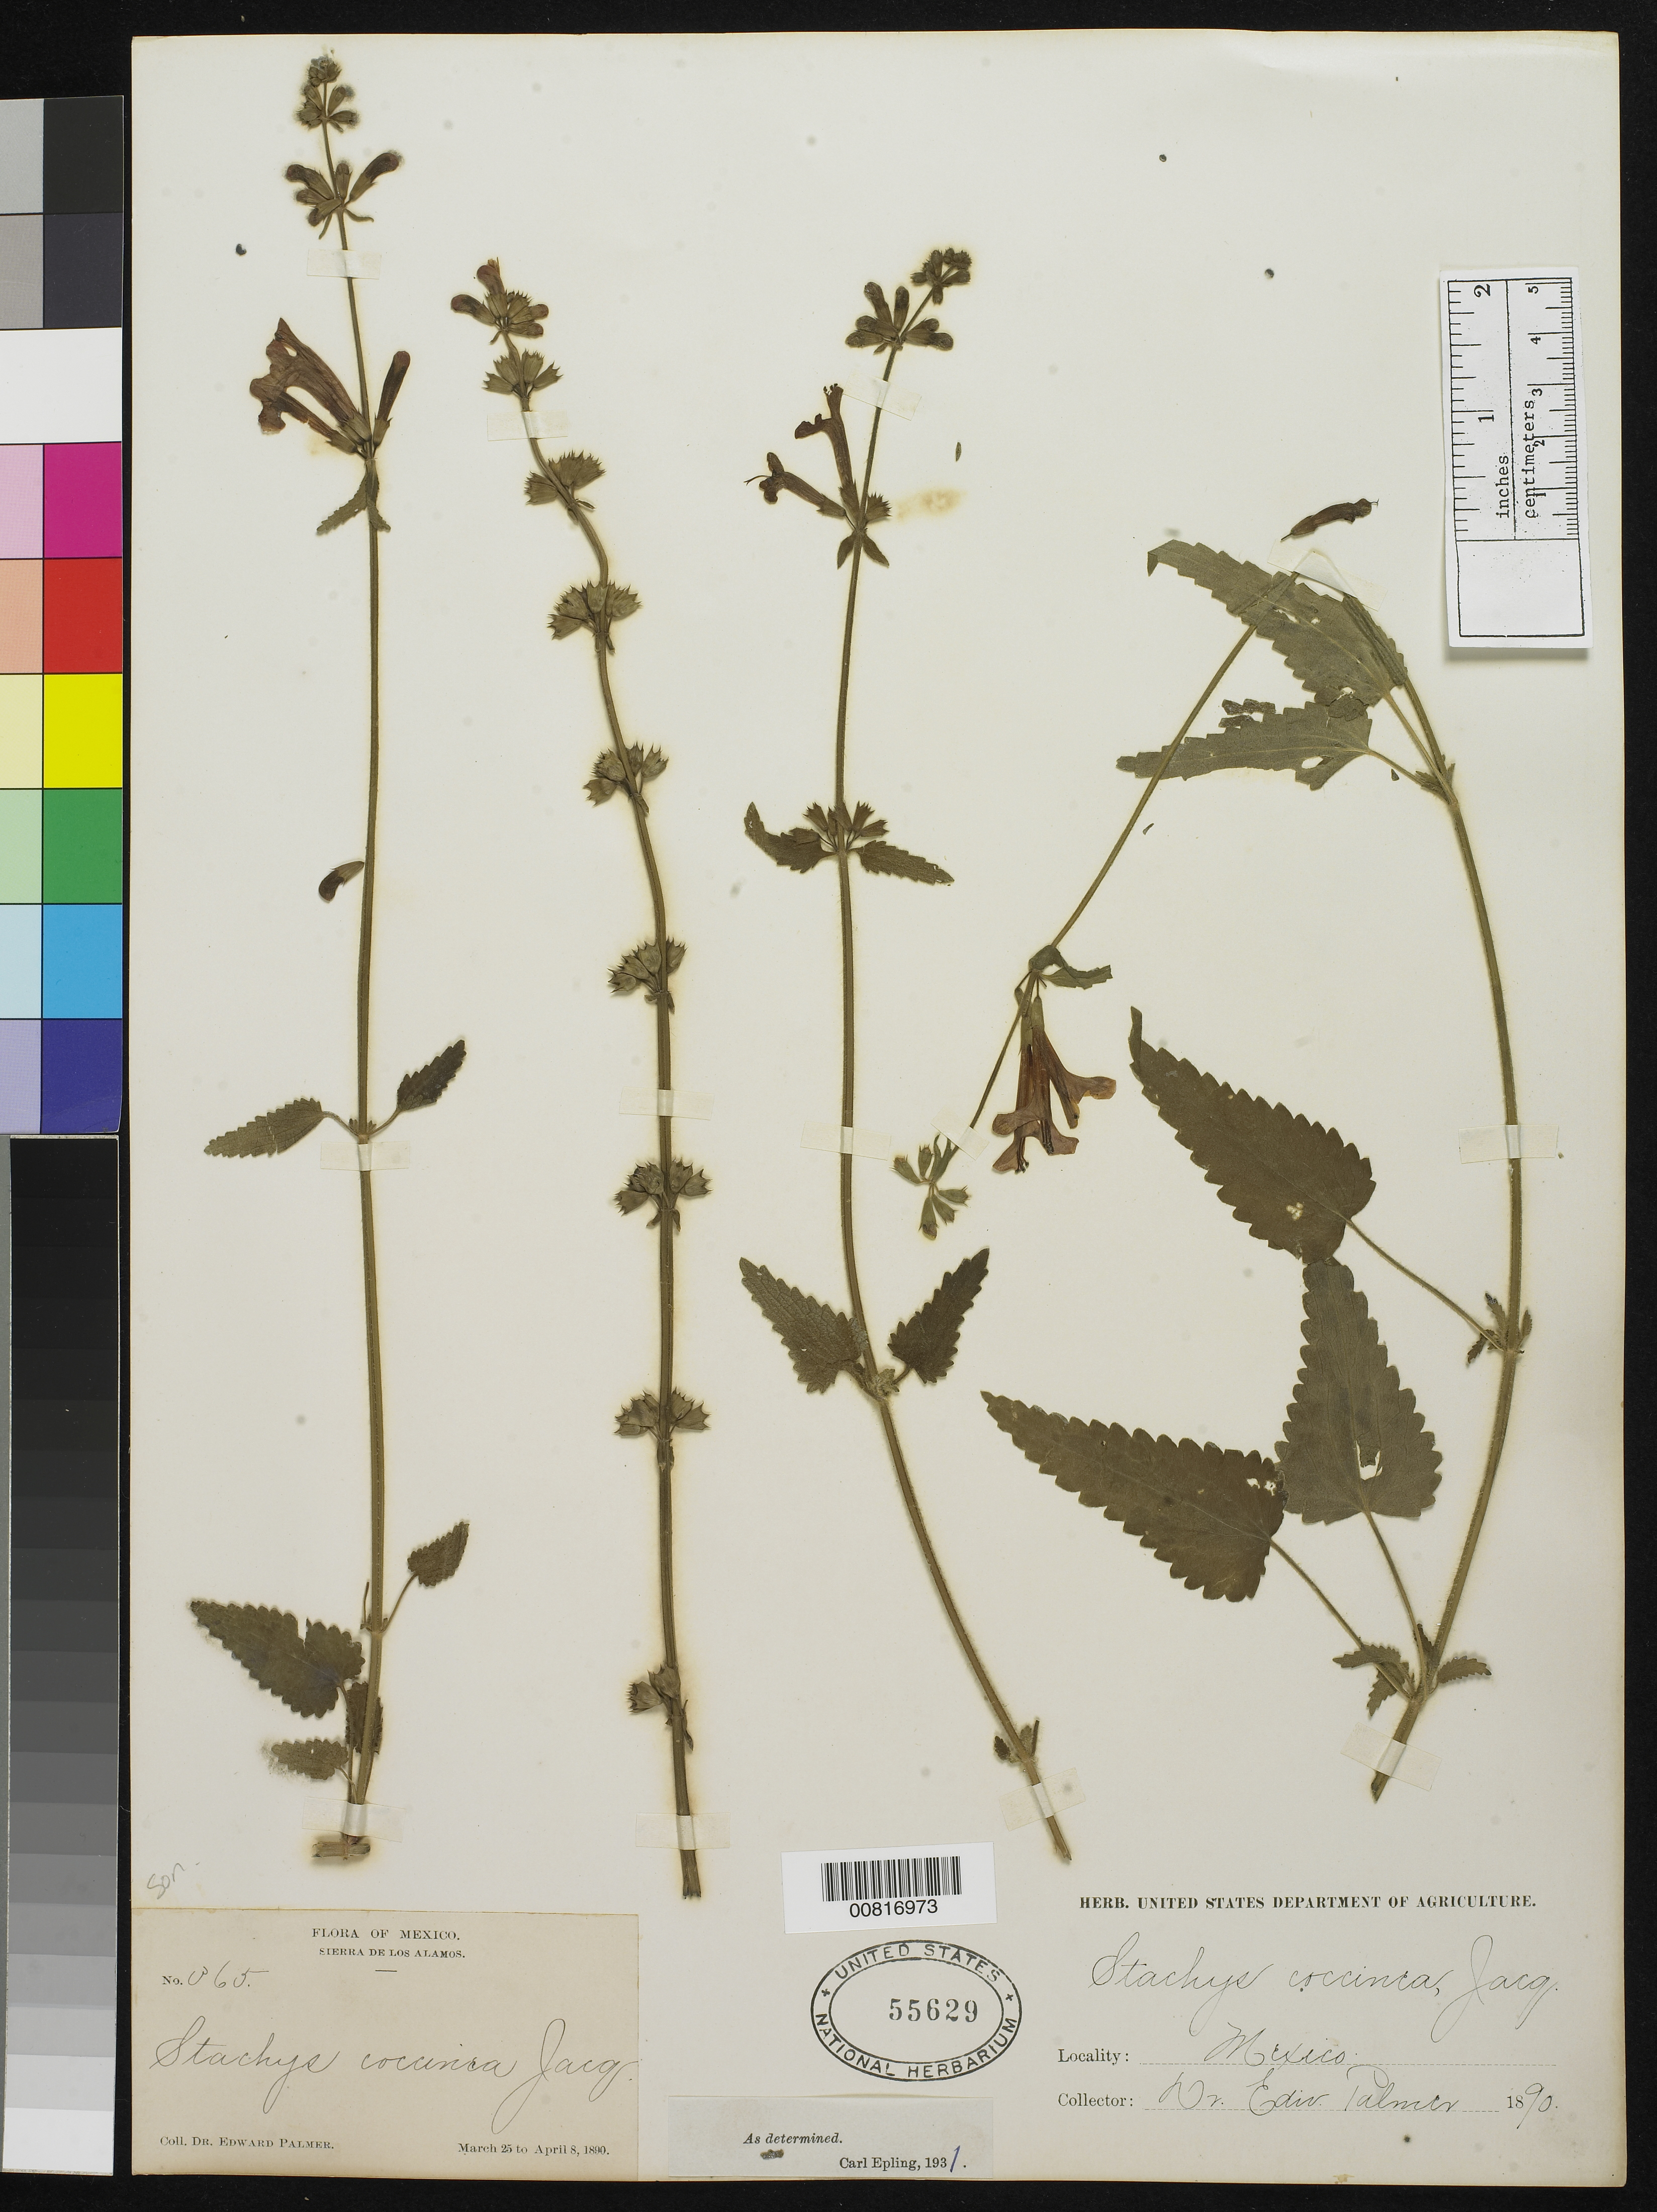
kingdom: Plantae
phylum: Tracheophyta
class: Magnoliopsida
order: Lamiales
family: Lamiaceae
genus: Stachys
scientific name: Stachys coccinea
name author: Ortega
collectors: E. Palmer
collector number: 365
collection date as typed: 25 Mar 1890 to 08 Apr 1890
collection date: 1890-03-25/1890-04-08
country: Mexico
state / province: Sonora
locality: Sierra de los Alamos, Sonora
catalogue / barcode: US 55629